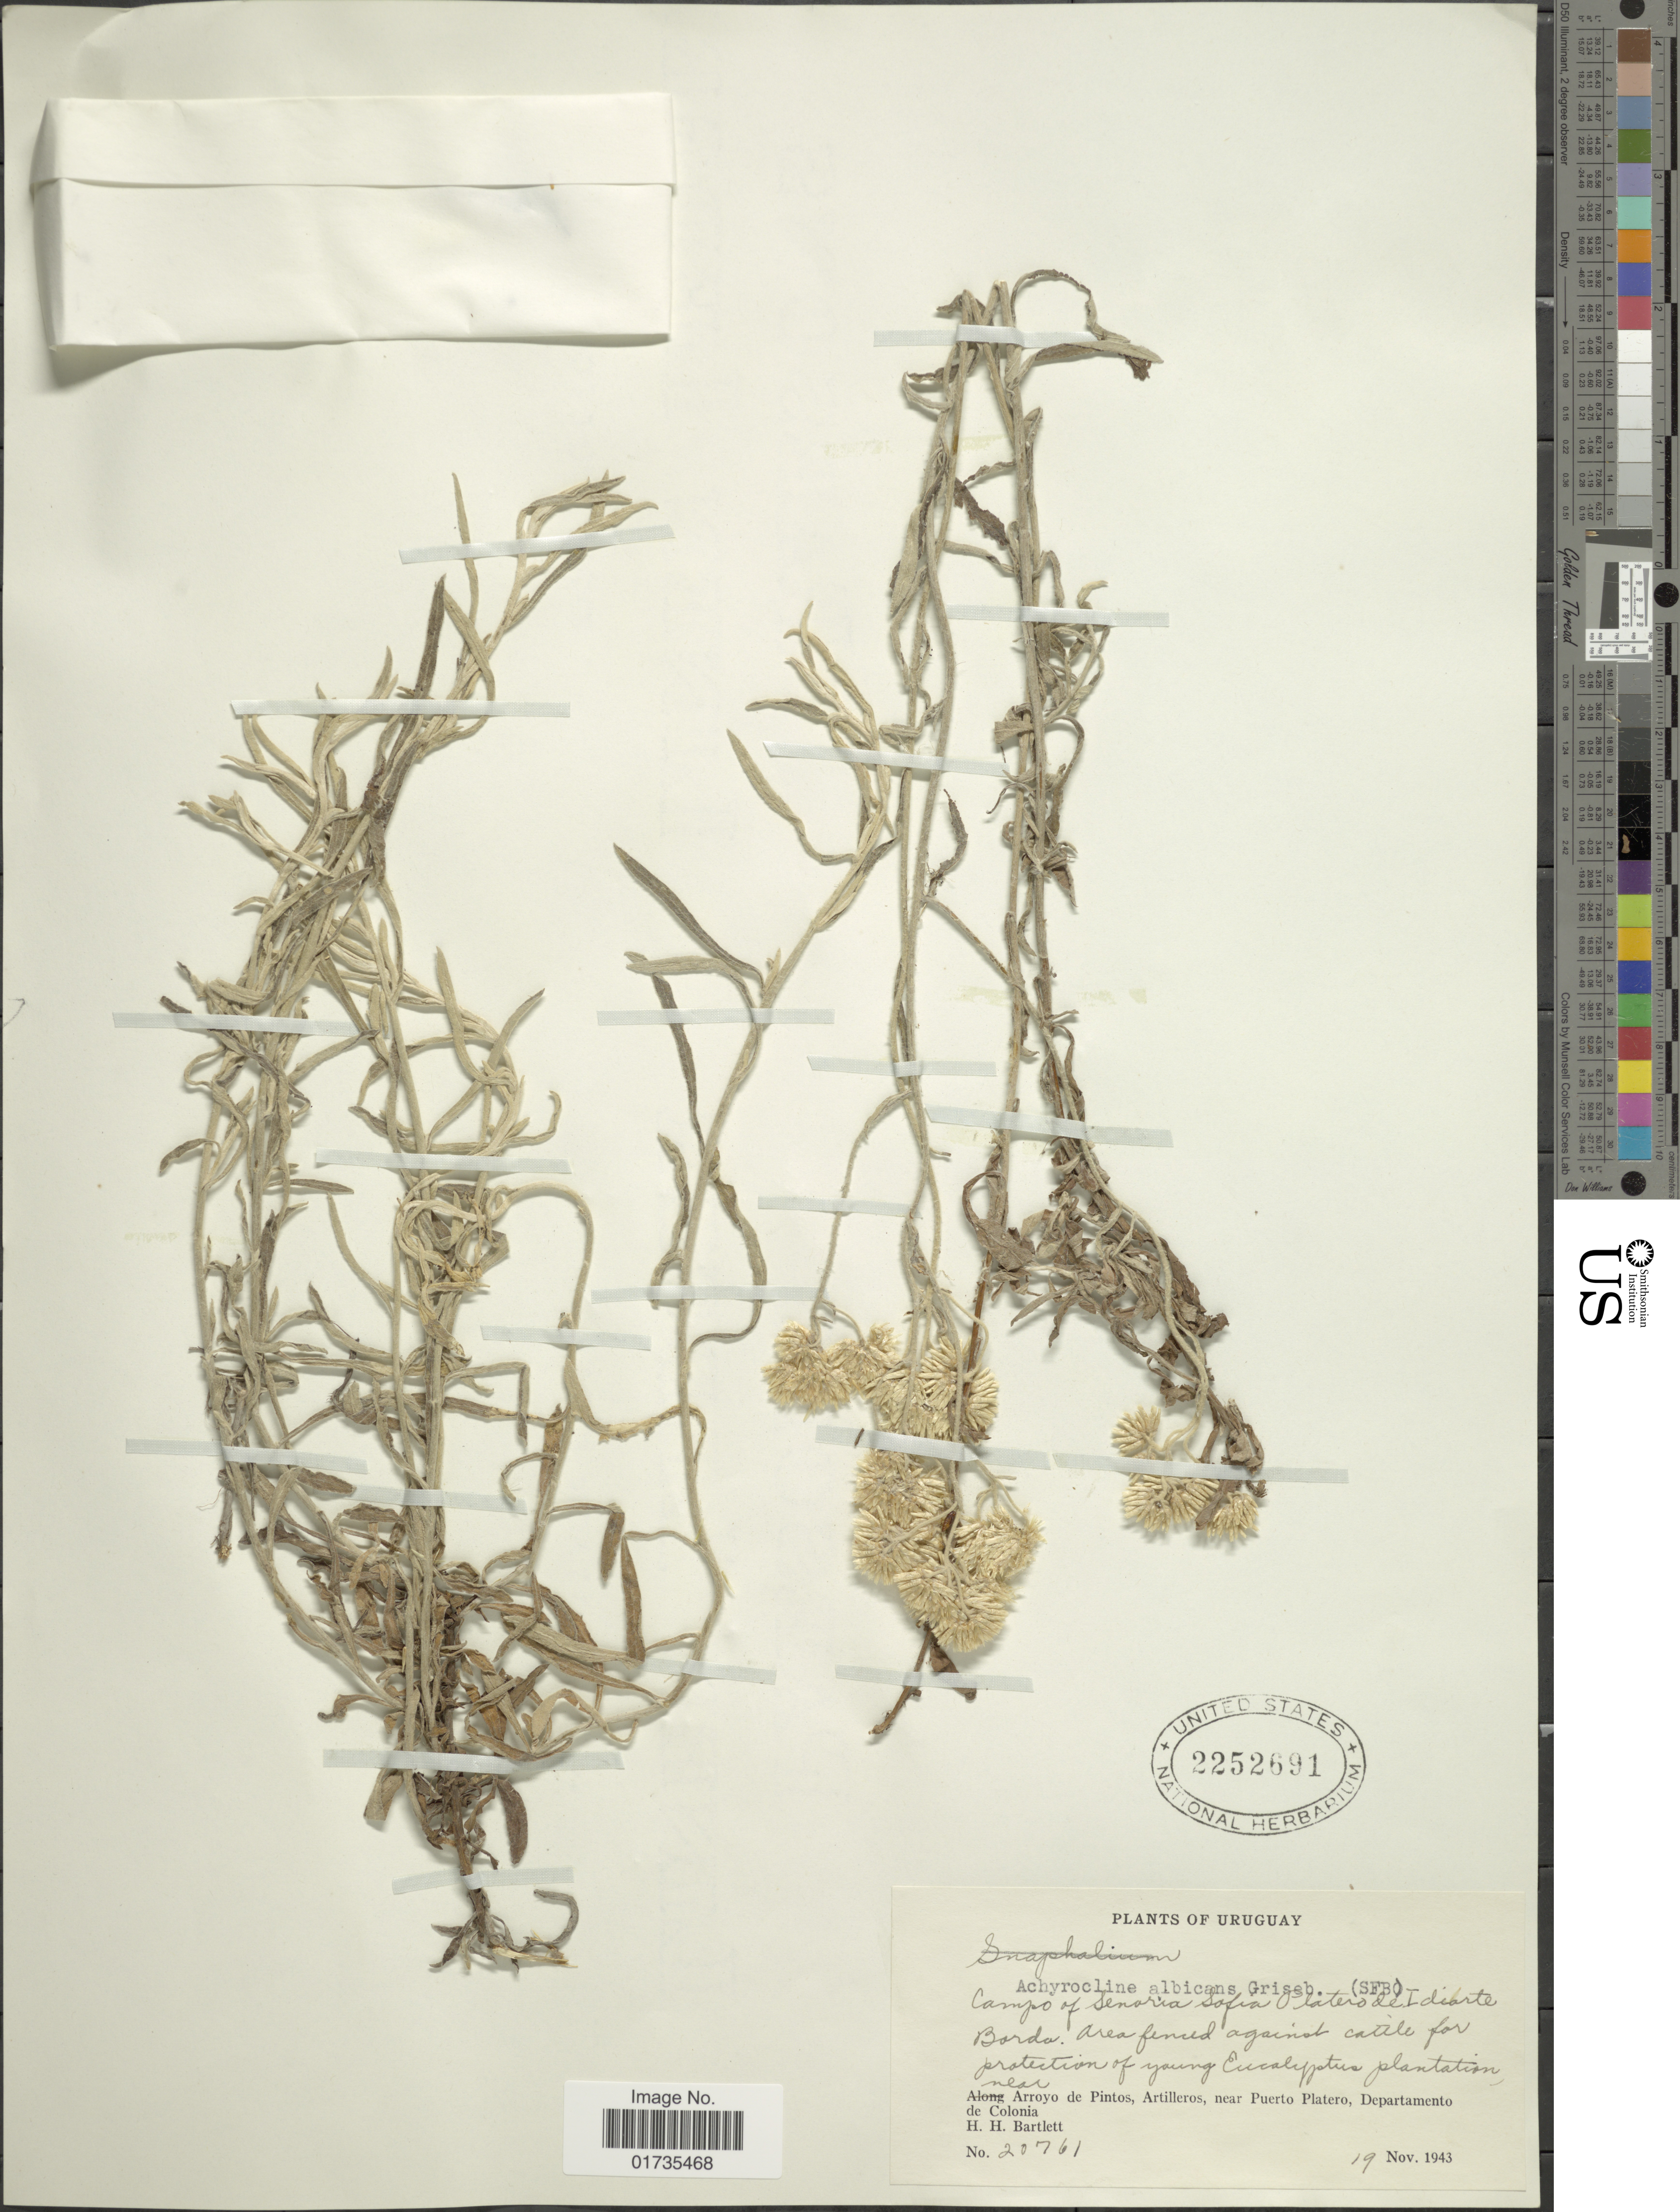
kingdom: Plantae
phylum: Tracheophyta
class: Magnoliopsida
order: Asterales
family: Asteraceae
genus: Achyrocline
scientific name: Achyrocline albicans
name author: Griseb.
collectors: H. H. Bartlett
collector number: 20761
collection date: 1943-11-19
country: Uruguay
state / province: Colonia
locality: Arroyo de Pintos, Artilleros, near Puerto Platero, Departamento de Colonia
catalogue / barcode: US 2252691